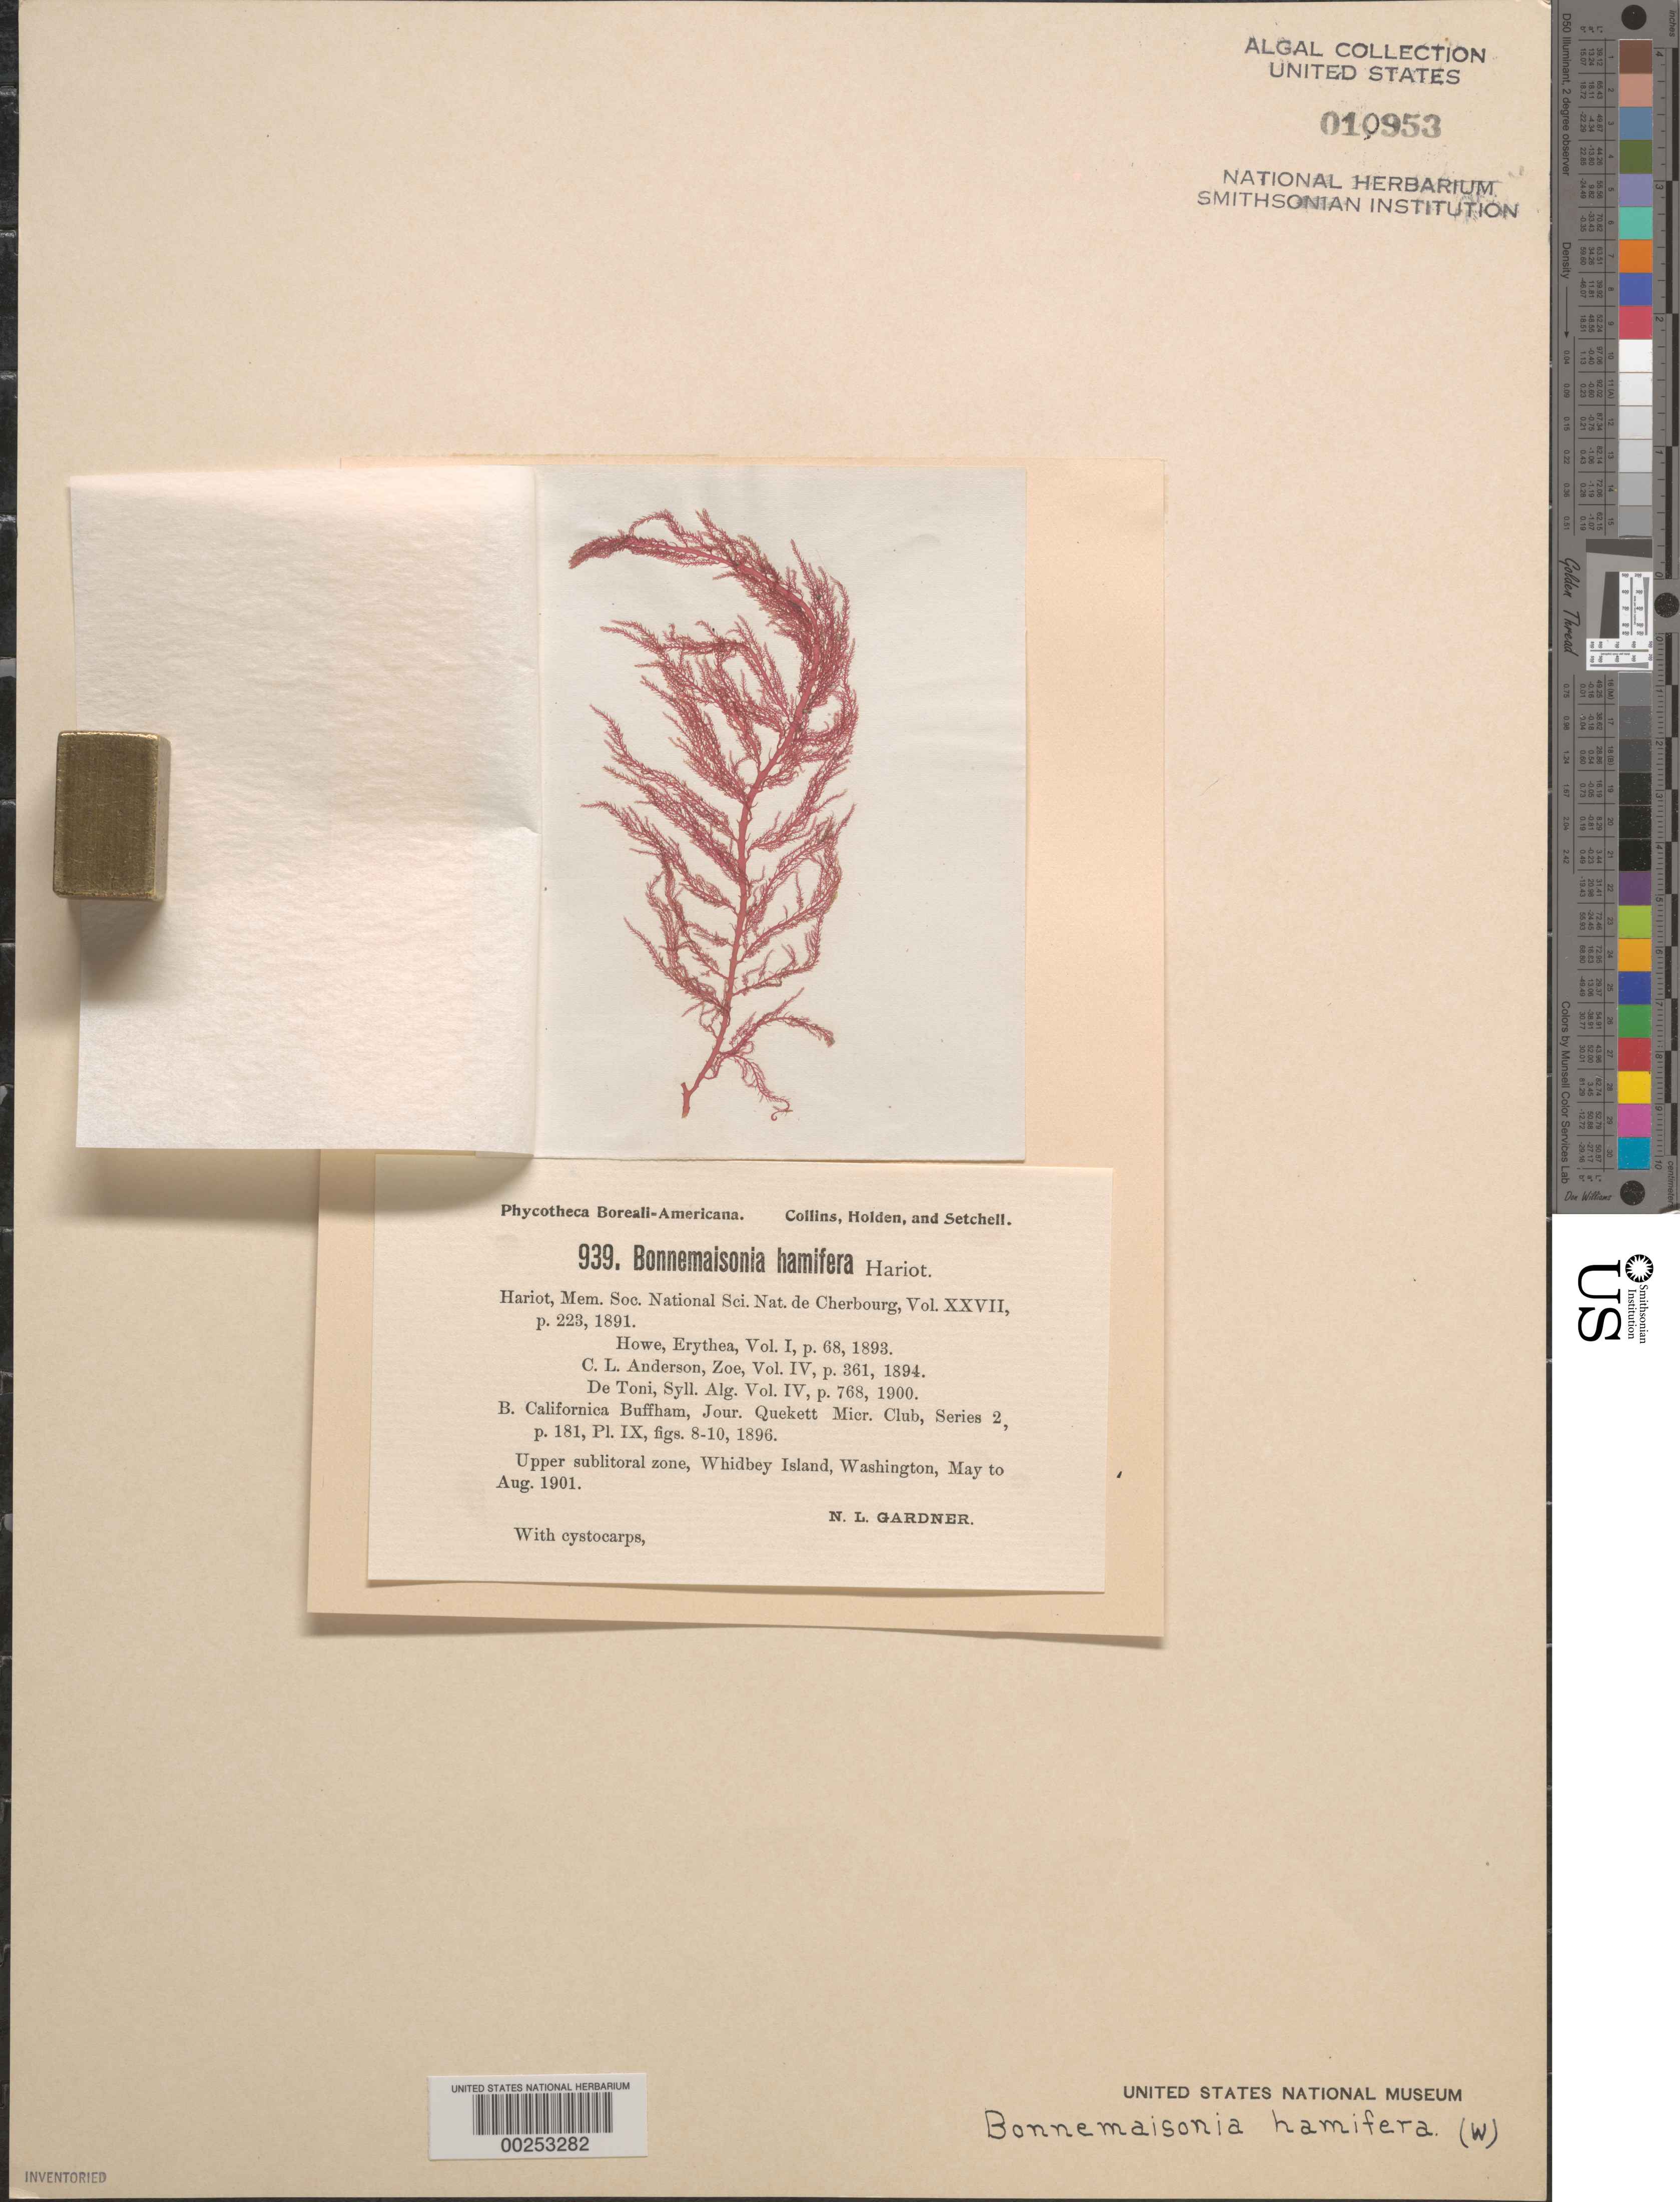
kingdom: Plantae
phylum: Rhodophyta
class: Florideophyceae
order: Bonnemaisoniales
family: Bonnemaisoniaceae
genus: Bonnemaisonia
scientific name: Bonnemaisonia hamifera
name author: P. Hariot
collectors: N. Gardner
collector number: PB-A 939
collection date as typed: May 1901 TO -- Aug 1901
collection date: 1901-05/1901-08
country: United States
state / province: Washington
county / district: Island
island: Whidbey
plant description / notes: Collins, Holden & Setchell, Phycotheca Boreali-Americana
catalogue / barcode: US 10953